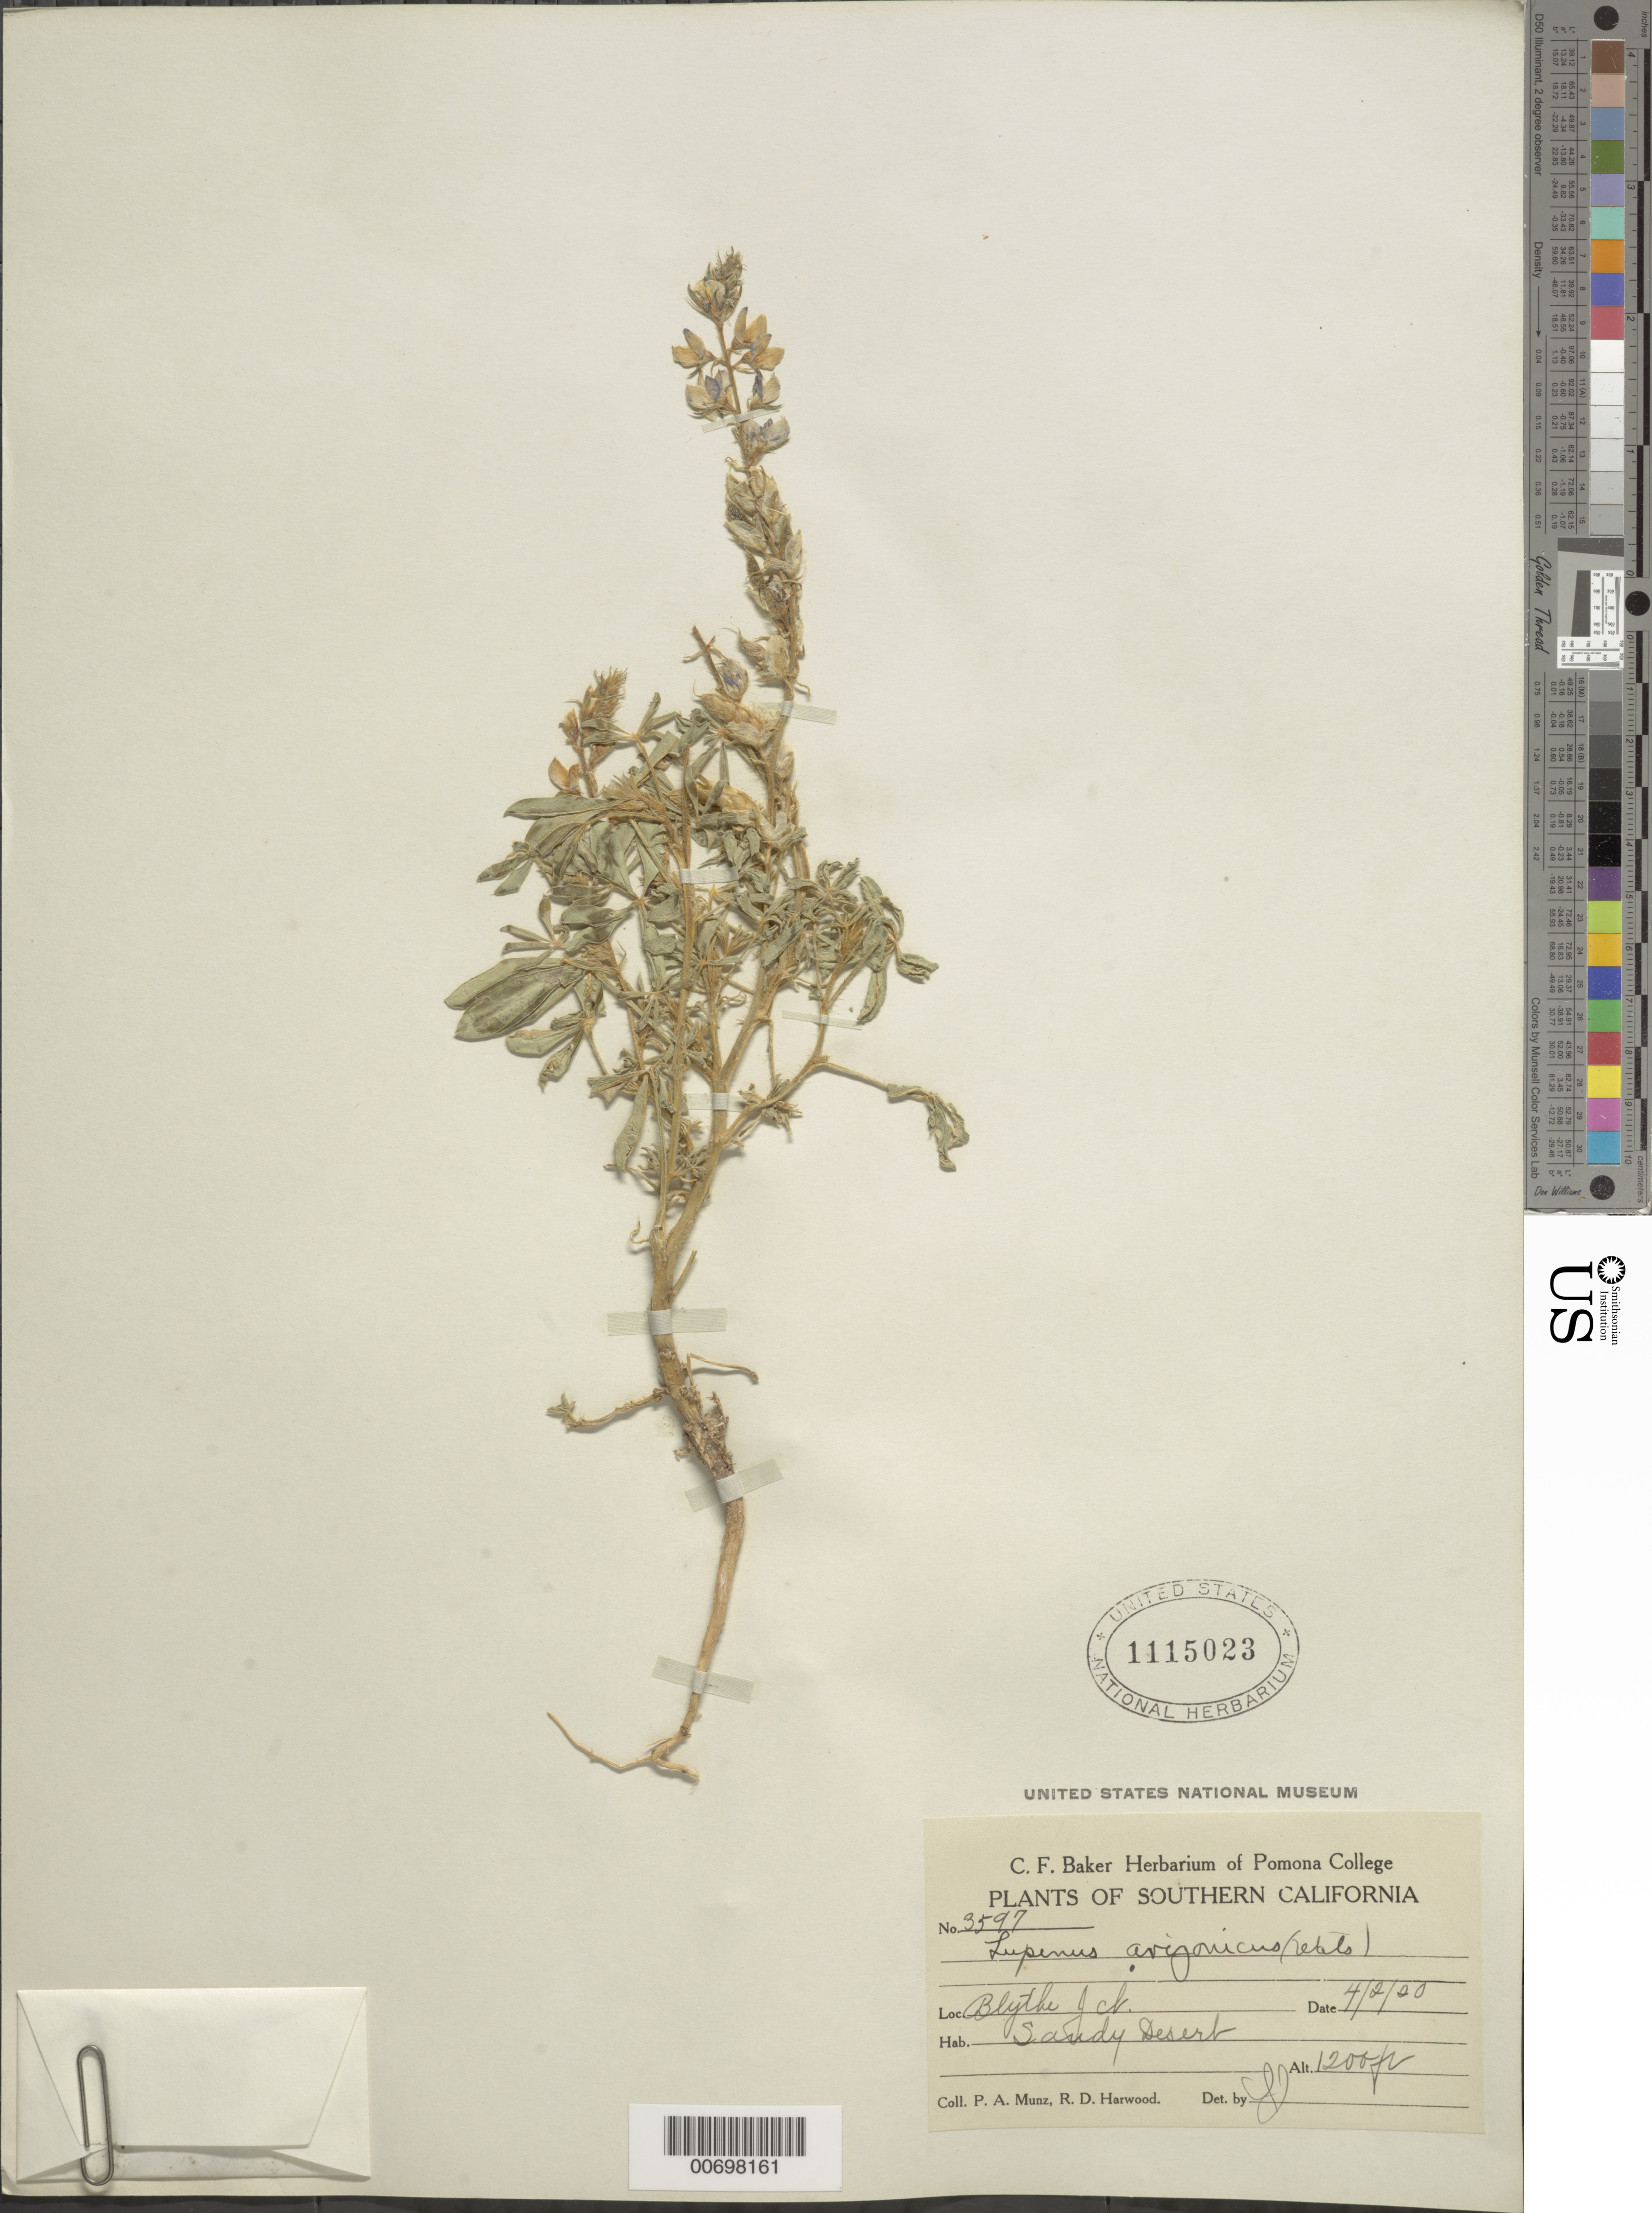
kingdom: Plantae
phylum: Tracheophyta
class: Magnoliopsida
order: Fabales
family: Fabaceae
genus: Lupinus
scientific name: Lupinus arizonicus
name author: (S. Watson) S. Watson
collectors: P. A. Munz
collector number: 3597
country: United States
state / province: California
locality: Blythe jct(?).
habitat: Sandy desert.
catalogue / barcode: US 1115023